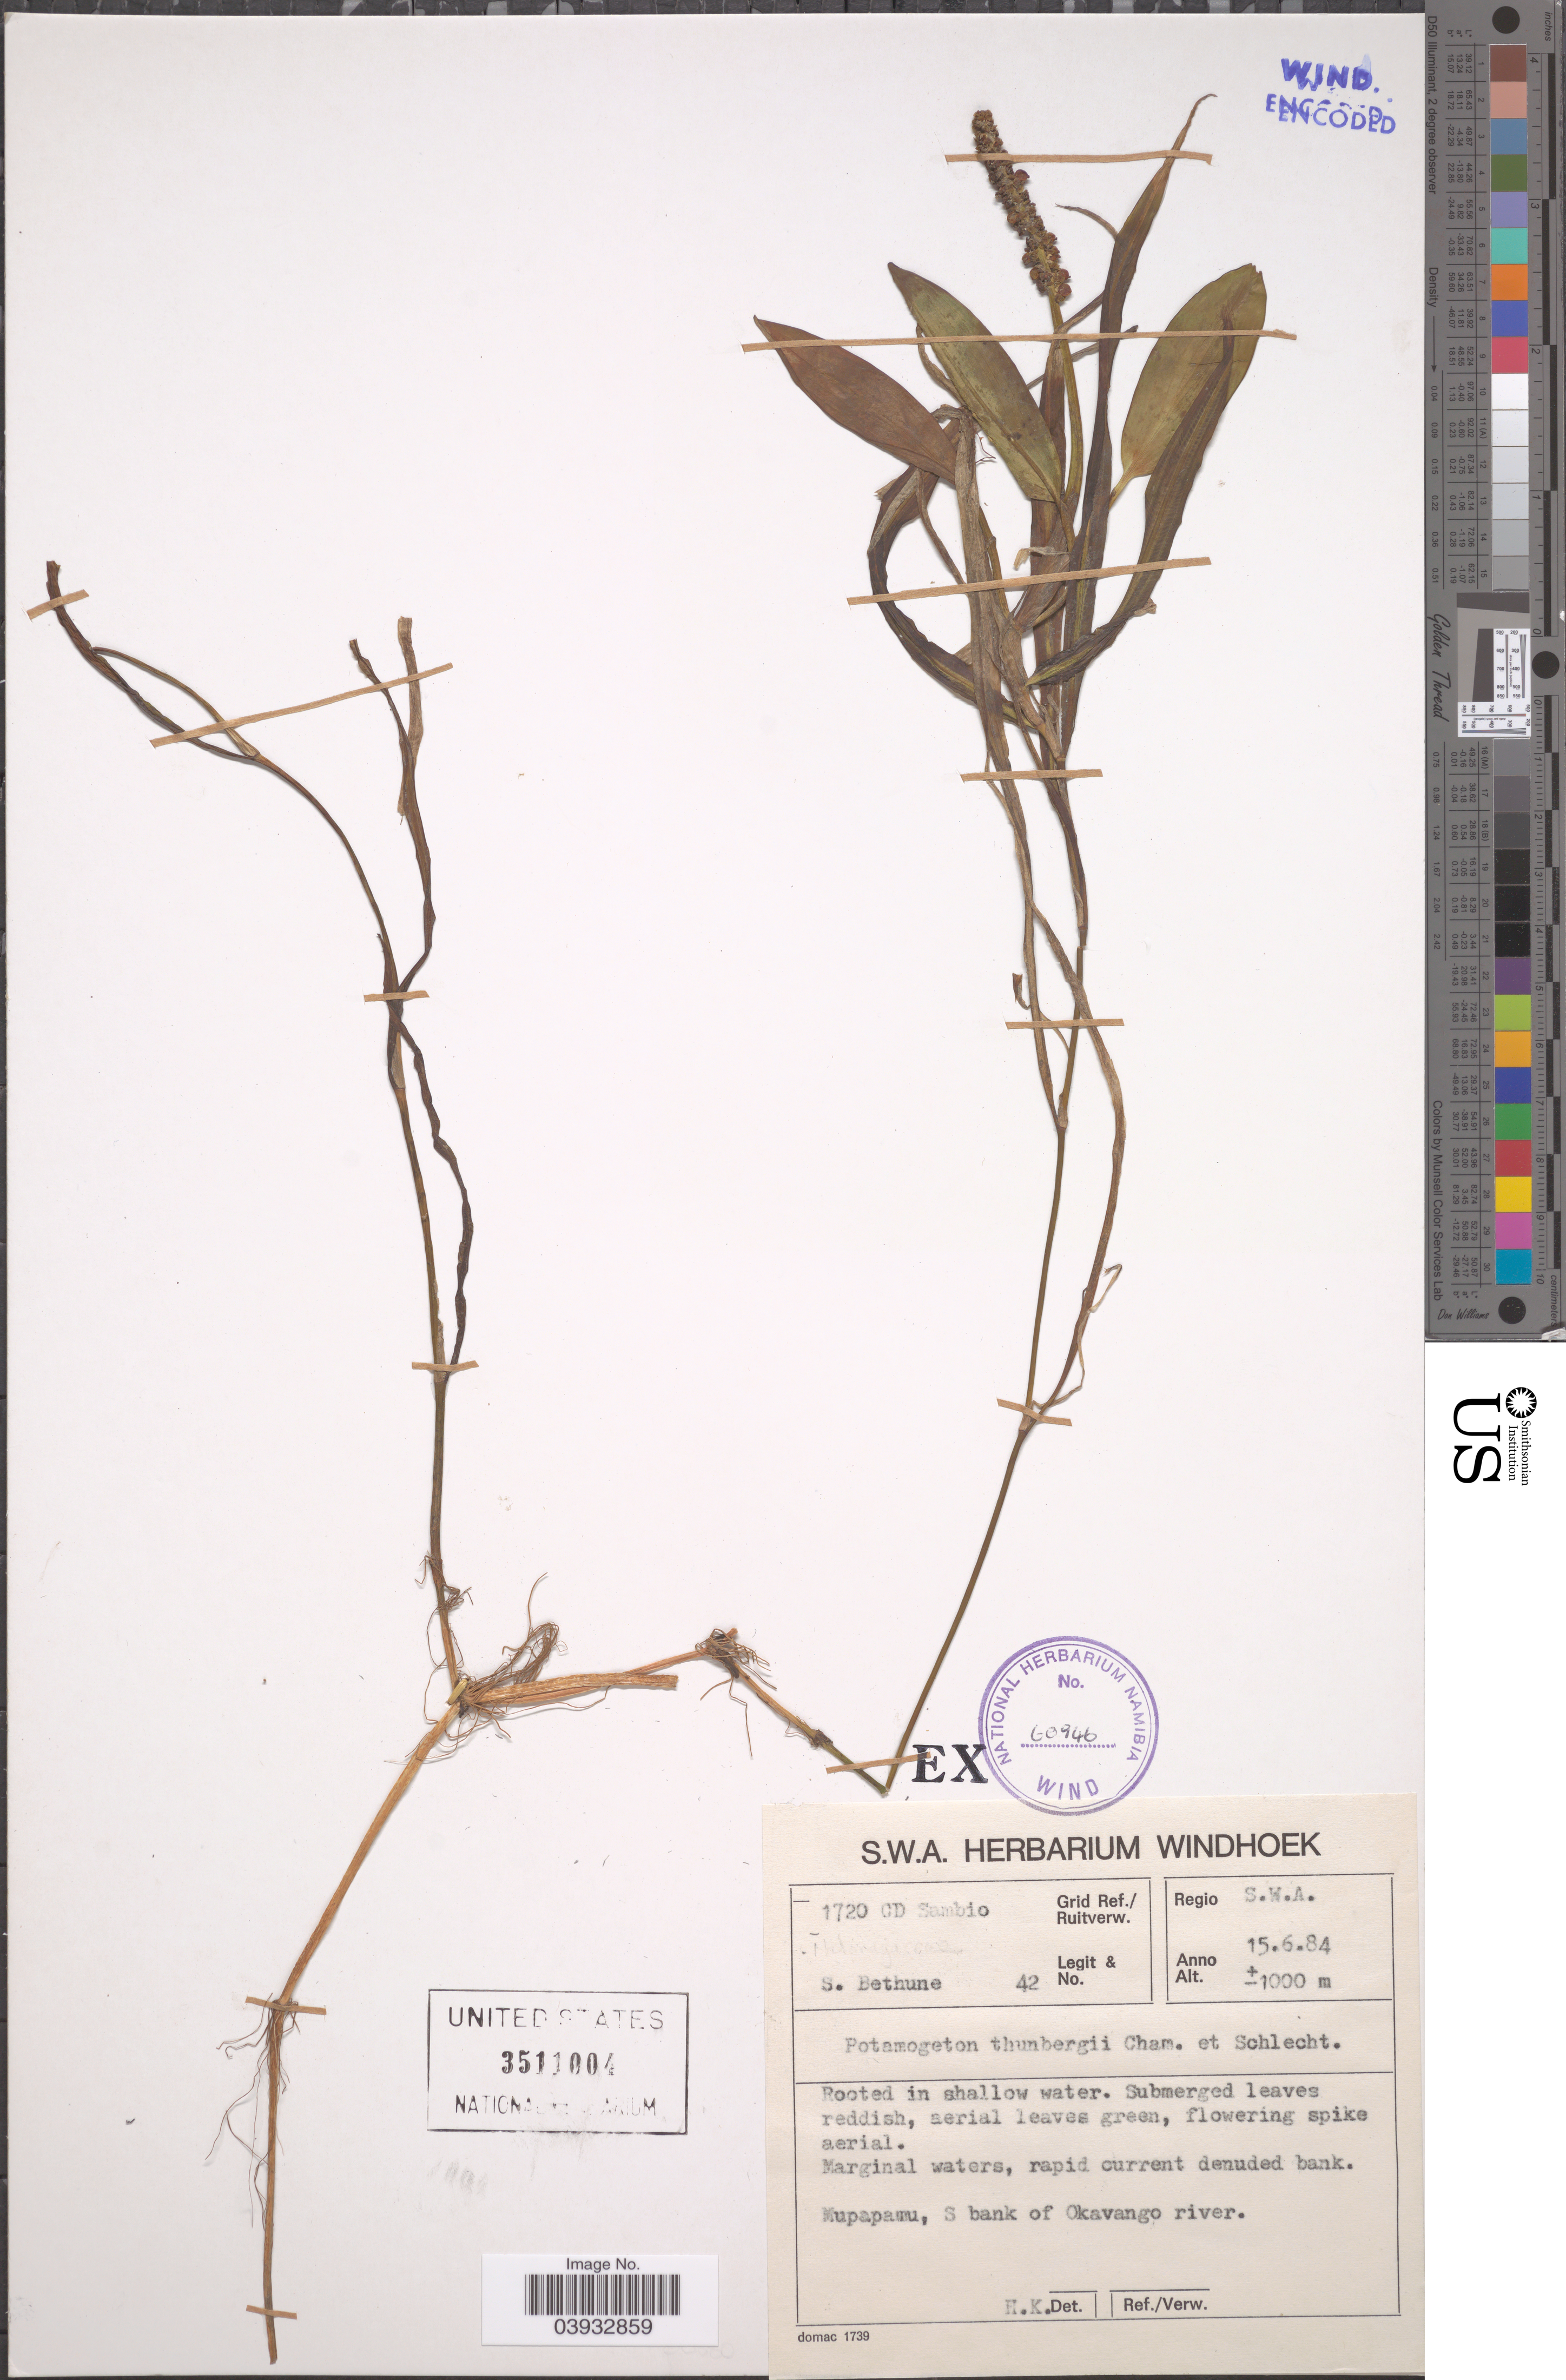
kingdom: Plantae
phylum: Tracheophyta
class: Liliopsida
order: Alismatales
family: Potamogetonaceae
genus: Potamogeton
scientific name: Potamogeton thunbergii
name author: Cham. & Schltdl.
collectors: S. Bethune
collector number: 42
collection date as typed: Transcribed d/m/y: 15/6/84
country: Namibia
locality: Grid Ref./ Ruitverw. 1720 CD Sambio [unsure placement] Regio S.W.A. Mupapamu, S bank of Okavango river.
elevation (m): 1000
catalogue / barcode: US 3511004